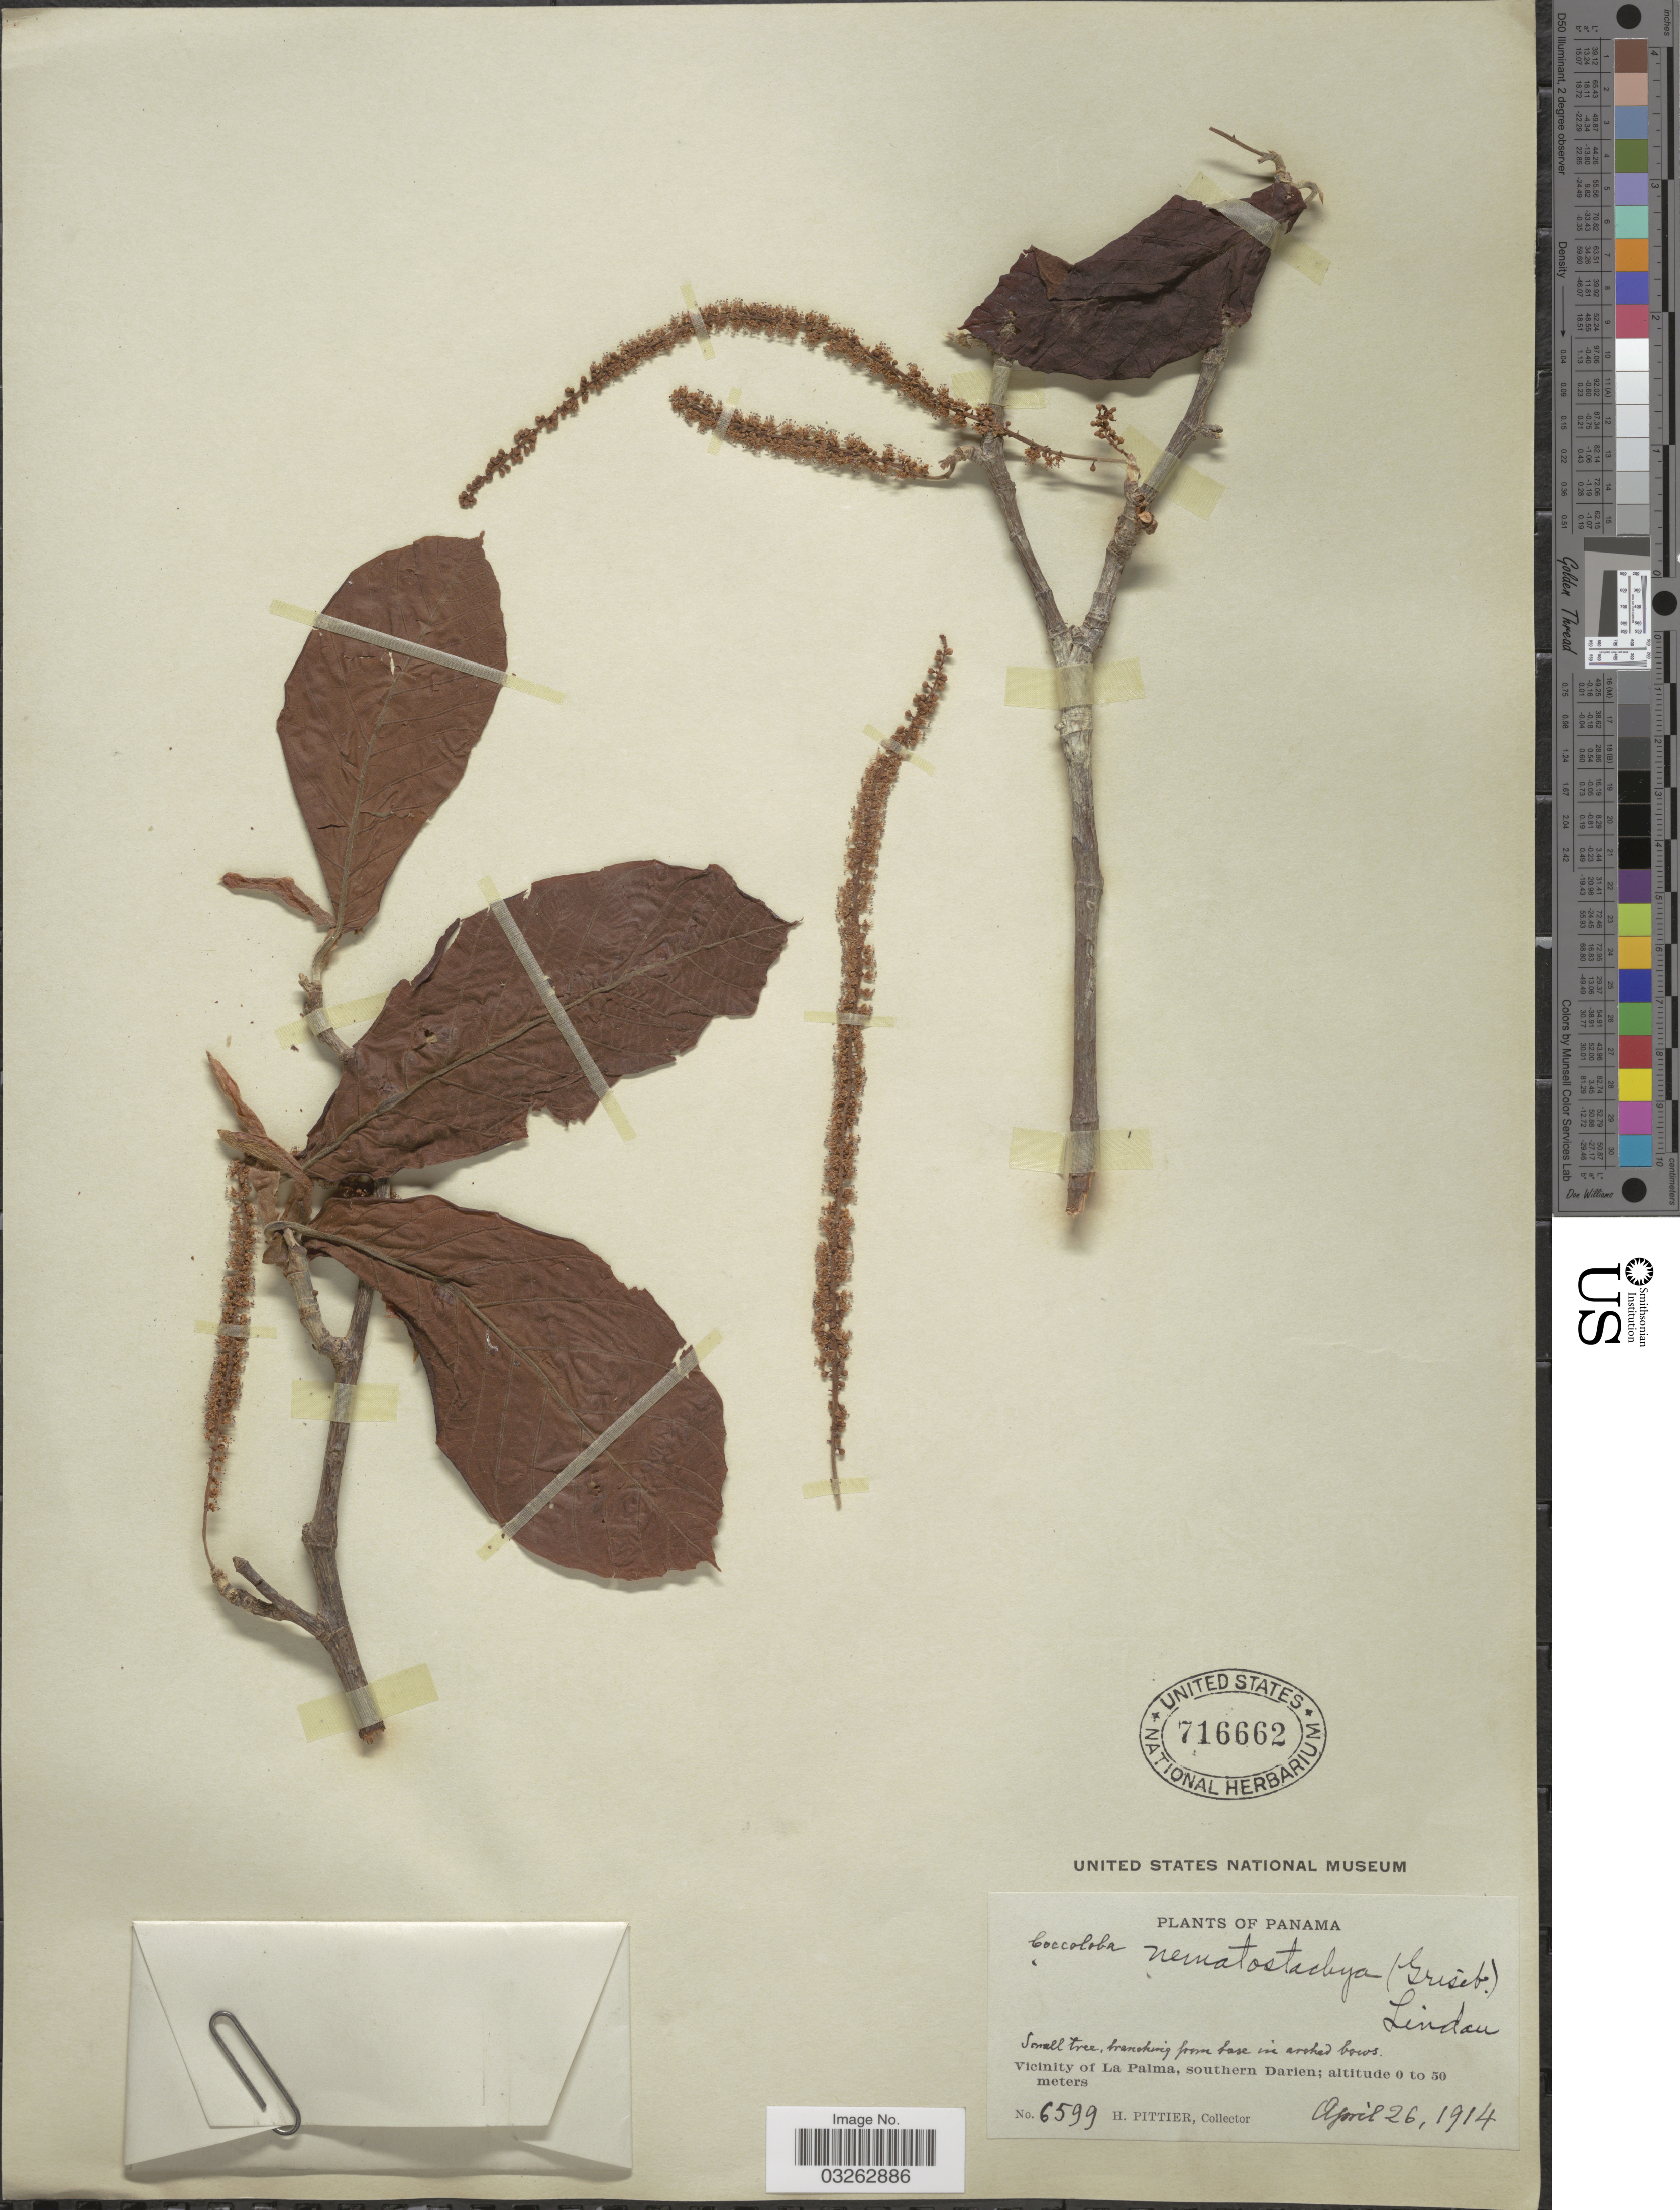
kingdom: Plantae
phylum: Tracheophyta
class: Magnoliopsida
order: Caryophyllales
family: Polygonaceae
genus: Coccoloba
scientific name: Coccoloba manzinellensis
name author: Beurl.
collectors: H. F. Pittier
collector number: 6599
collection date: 1914-04-26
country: Panama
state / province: Darién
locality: Vicinity of La Palma, southern Darien.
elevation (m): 0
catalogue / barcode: US 716662